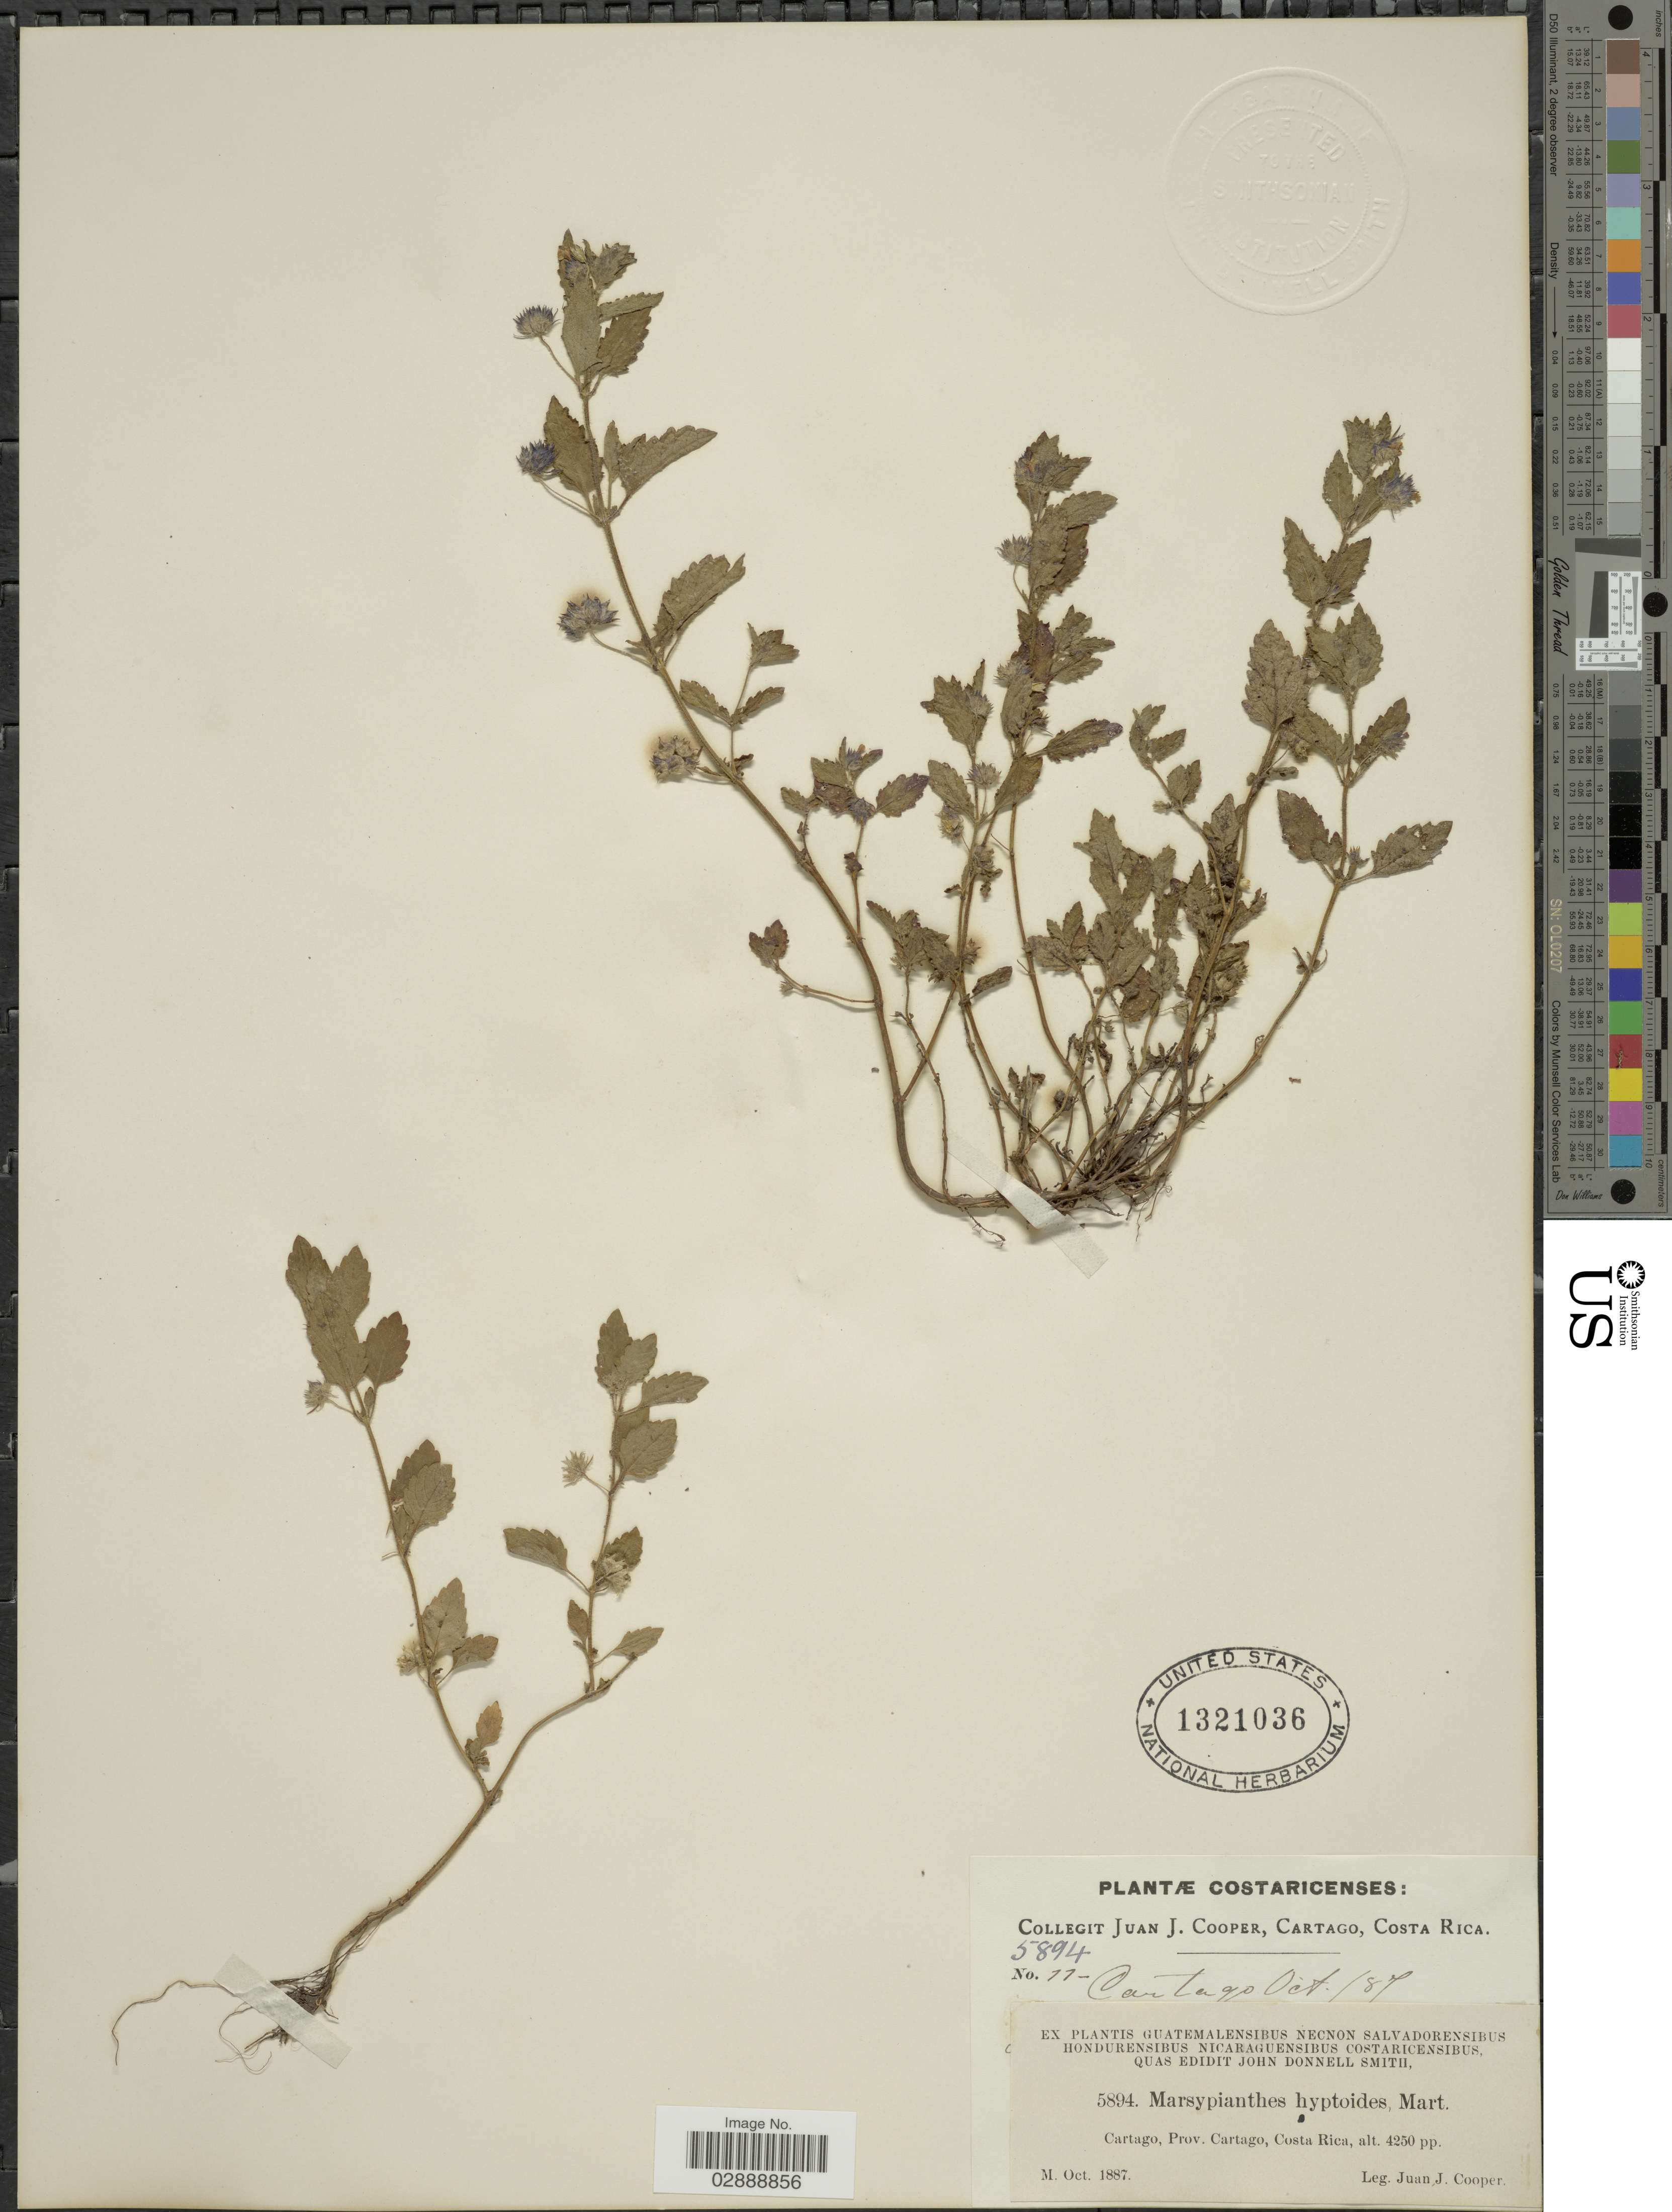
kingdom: Plantae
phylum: Tracheophyta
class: Magnoliopsida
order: Lamiales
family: Lamiaceae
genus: Marsypianthes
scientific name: Marsypianthes chamaedrys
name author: (Vahl) Kuntze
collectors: J. J. Cooper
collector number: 5894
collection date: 1887-10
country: Costa Rica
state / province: Cartago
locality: Cartago.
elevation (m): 1295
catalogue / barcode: US 1321036